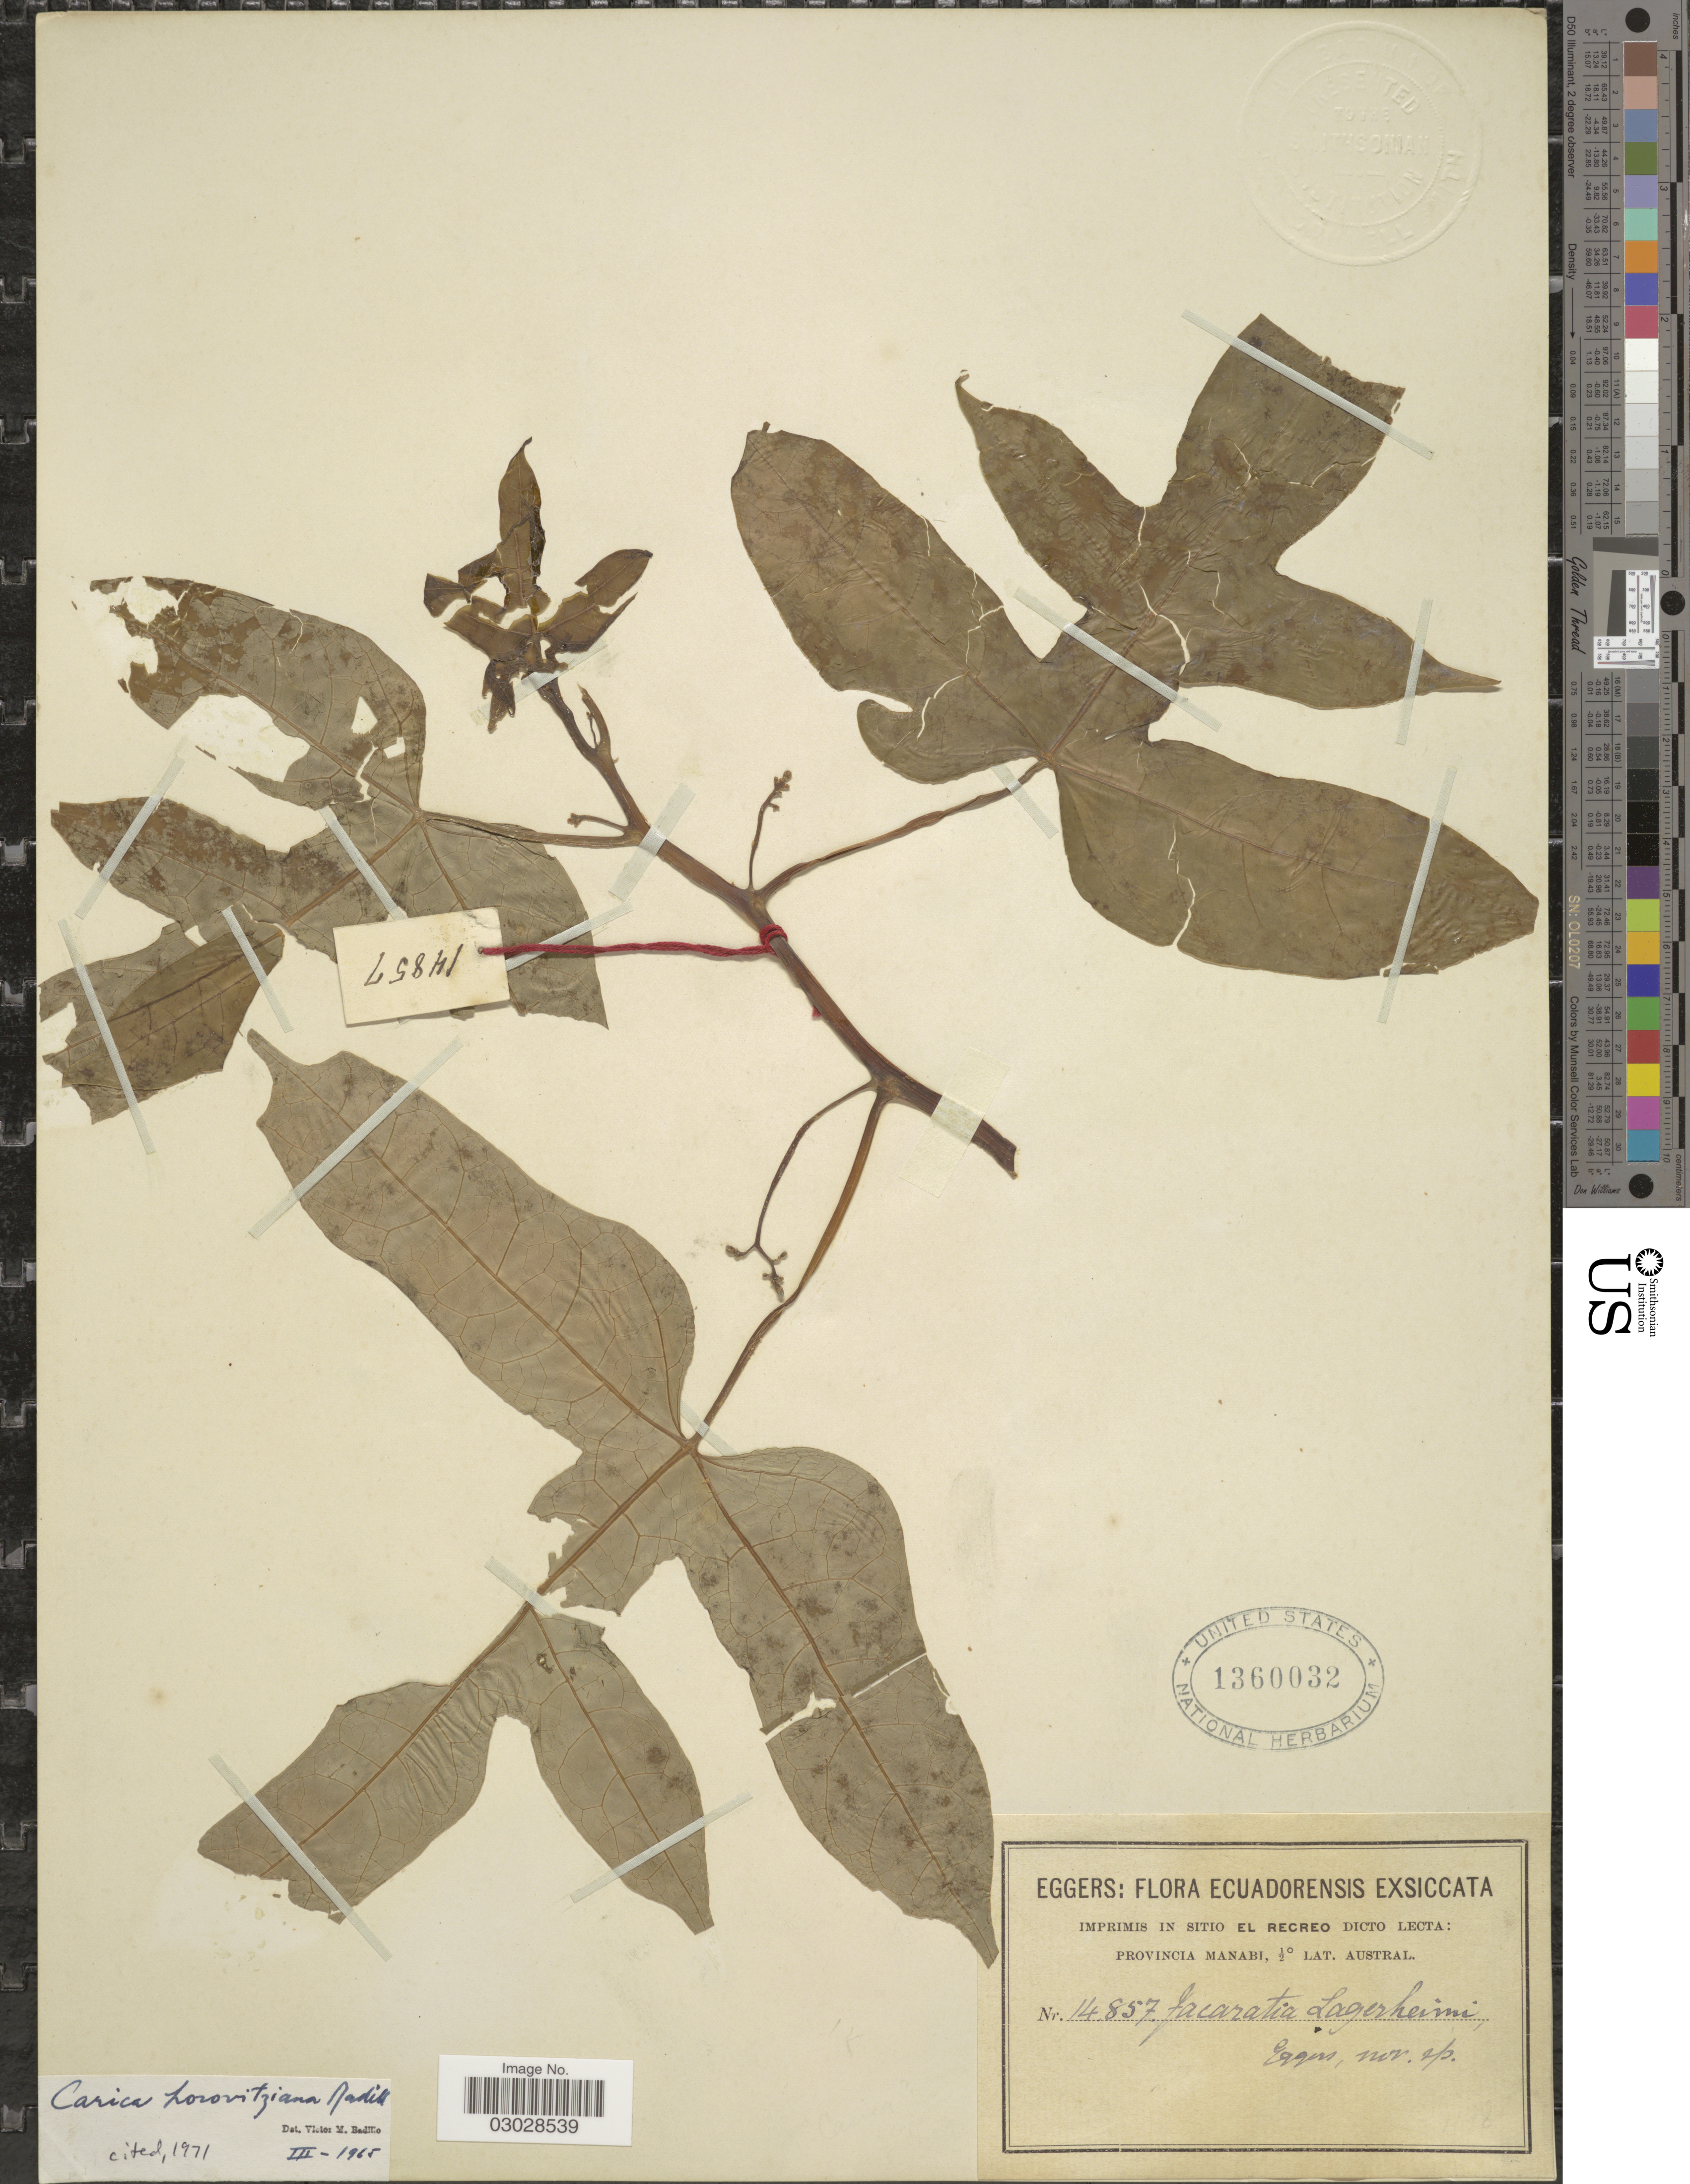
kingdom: Plantae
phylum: Tracheophyta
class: Magnoliopsida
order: Brassicales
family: Caricaceae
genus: Vasconcellea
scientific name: Vasconcellea horovitziana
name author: (V.M. Badillo) V.M. Badillo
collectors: -. Eggers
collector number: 14857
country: Ecuador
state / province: Manabí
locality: Imprimis in sitio El Recreo Dicto Lecta: Provincia Manabi.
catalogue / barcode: US 1360032